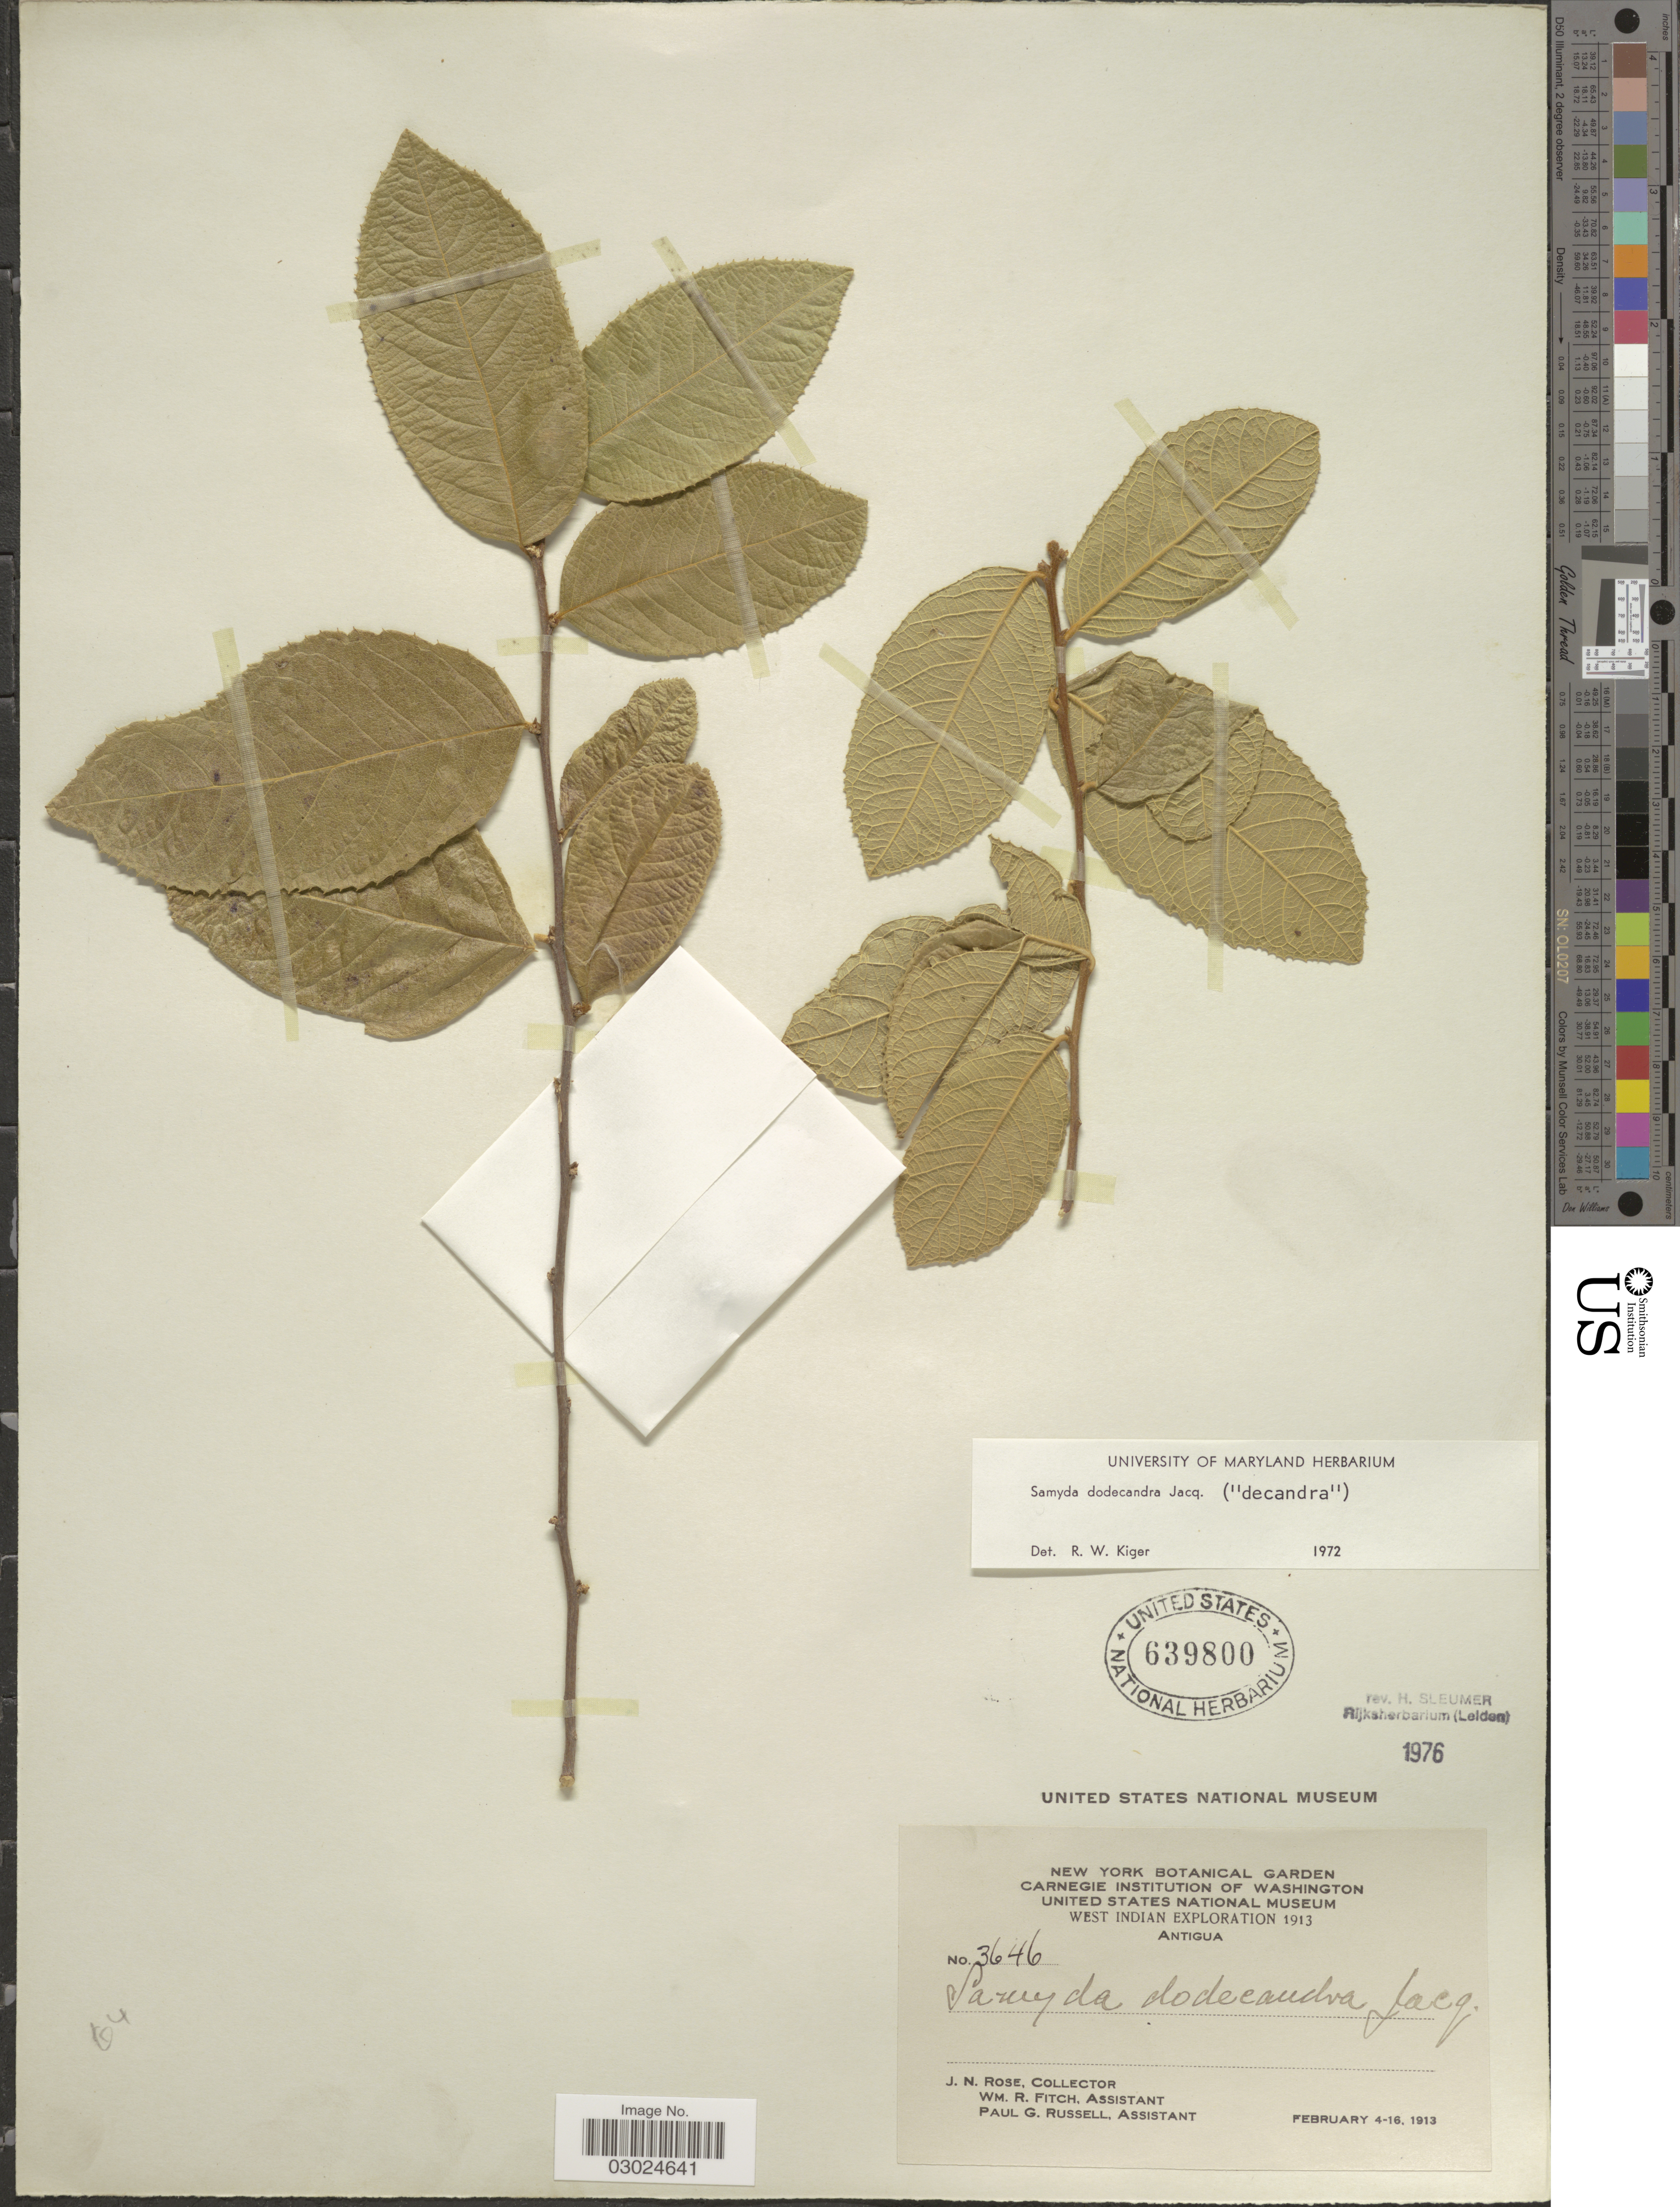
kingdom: Plantae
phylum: Tracheophyta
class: Magnoliopsida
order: Malpighiales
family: Salicaceae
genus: Casearia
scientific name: Casearia dodecandra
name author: (Jacq.) T. Samar. & M.H. Alford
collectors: J. N. Rose, W. R. Fitch & P. G. Russell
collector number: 3646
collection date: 1913-02-04/1913-02-16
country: Antigua and Barbuda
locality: West Indian. Antigua.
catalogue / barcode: US 639800